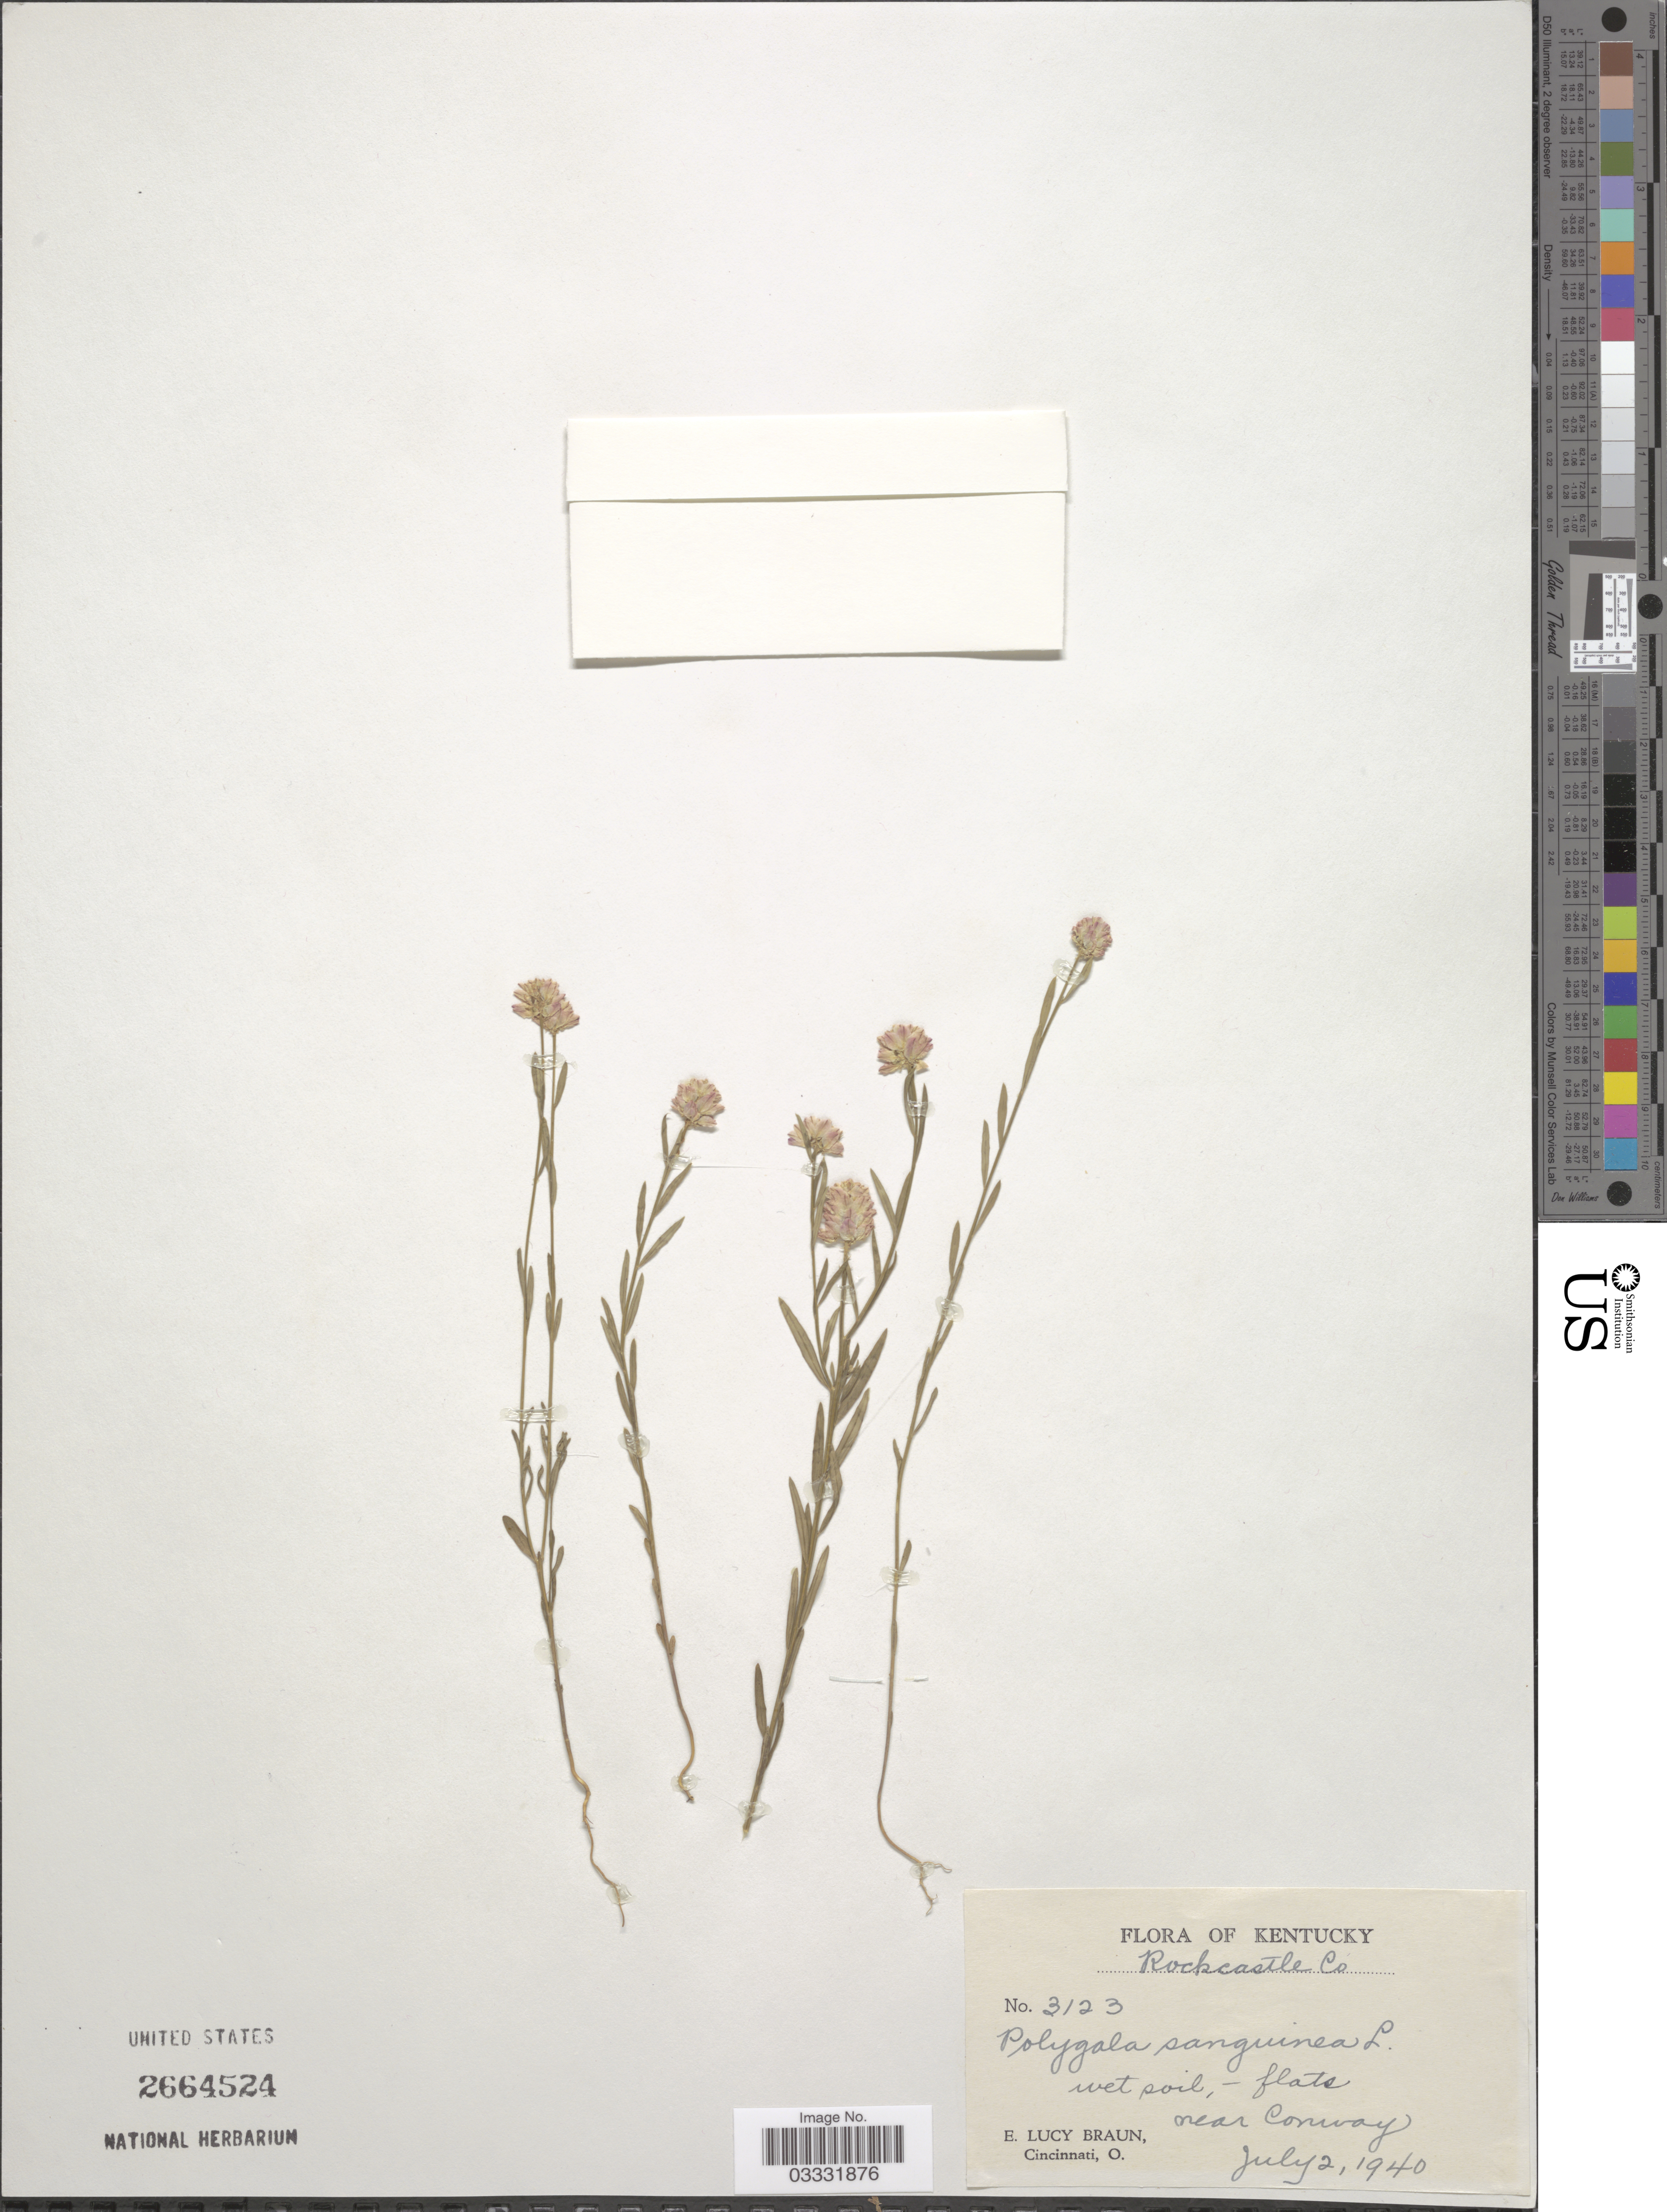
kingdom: Plantae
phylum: Tracheophyta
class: Magnoliopsida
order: Fabales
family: Polygalaceae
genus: Polygala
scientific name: Polygala sanguinea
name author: L.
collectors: E. L. Braun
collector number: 3123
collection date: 1940-07-02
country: United States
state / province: Kentucky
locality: Rockcastle Co. Near Conway.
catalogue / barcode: US 2664524